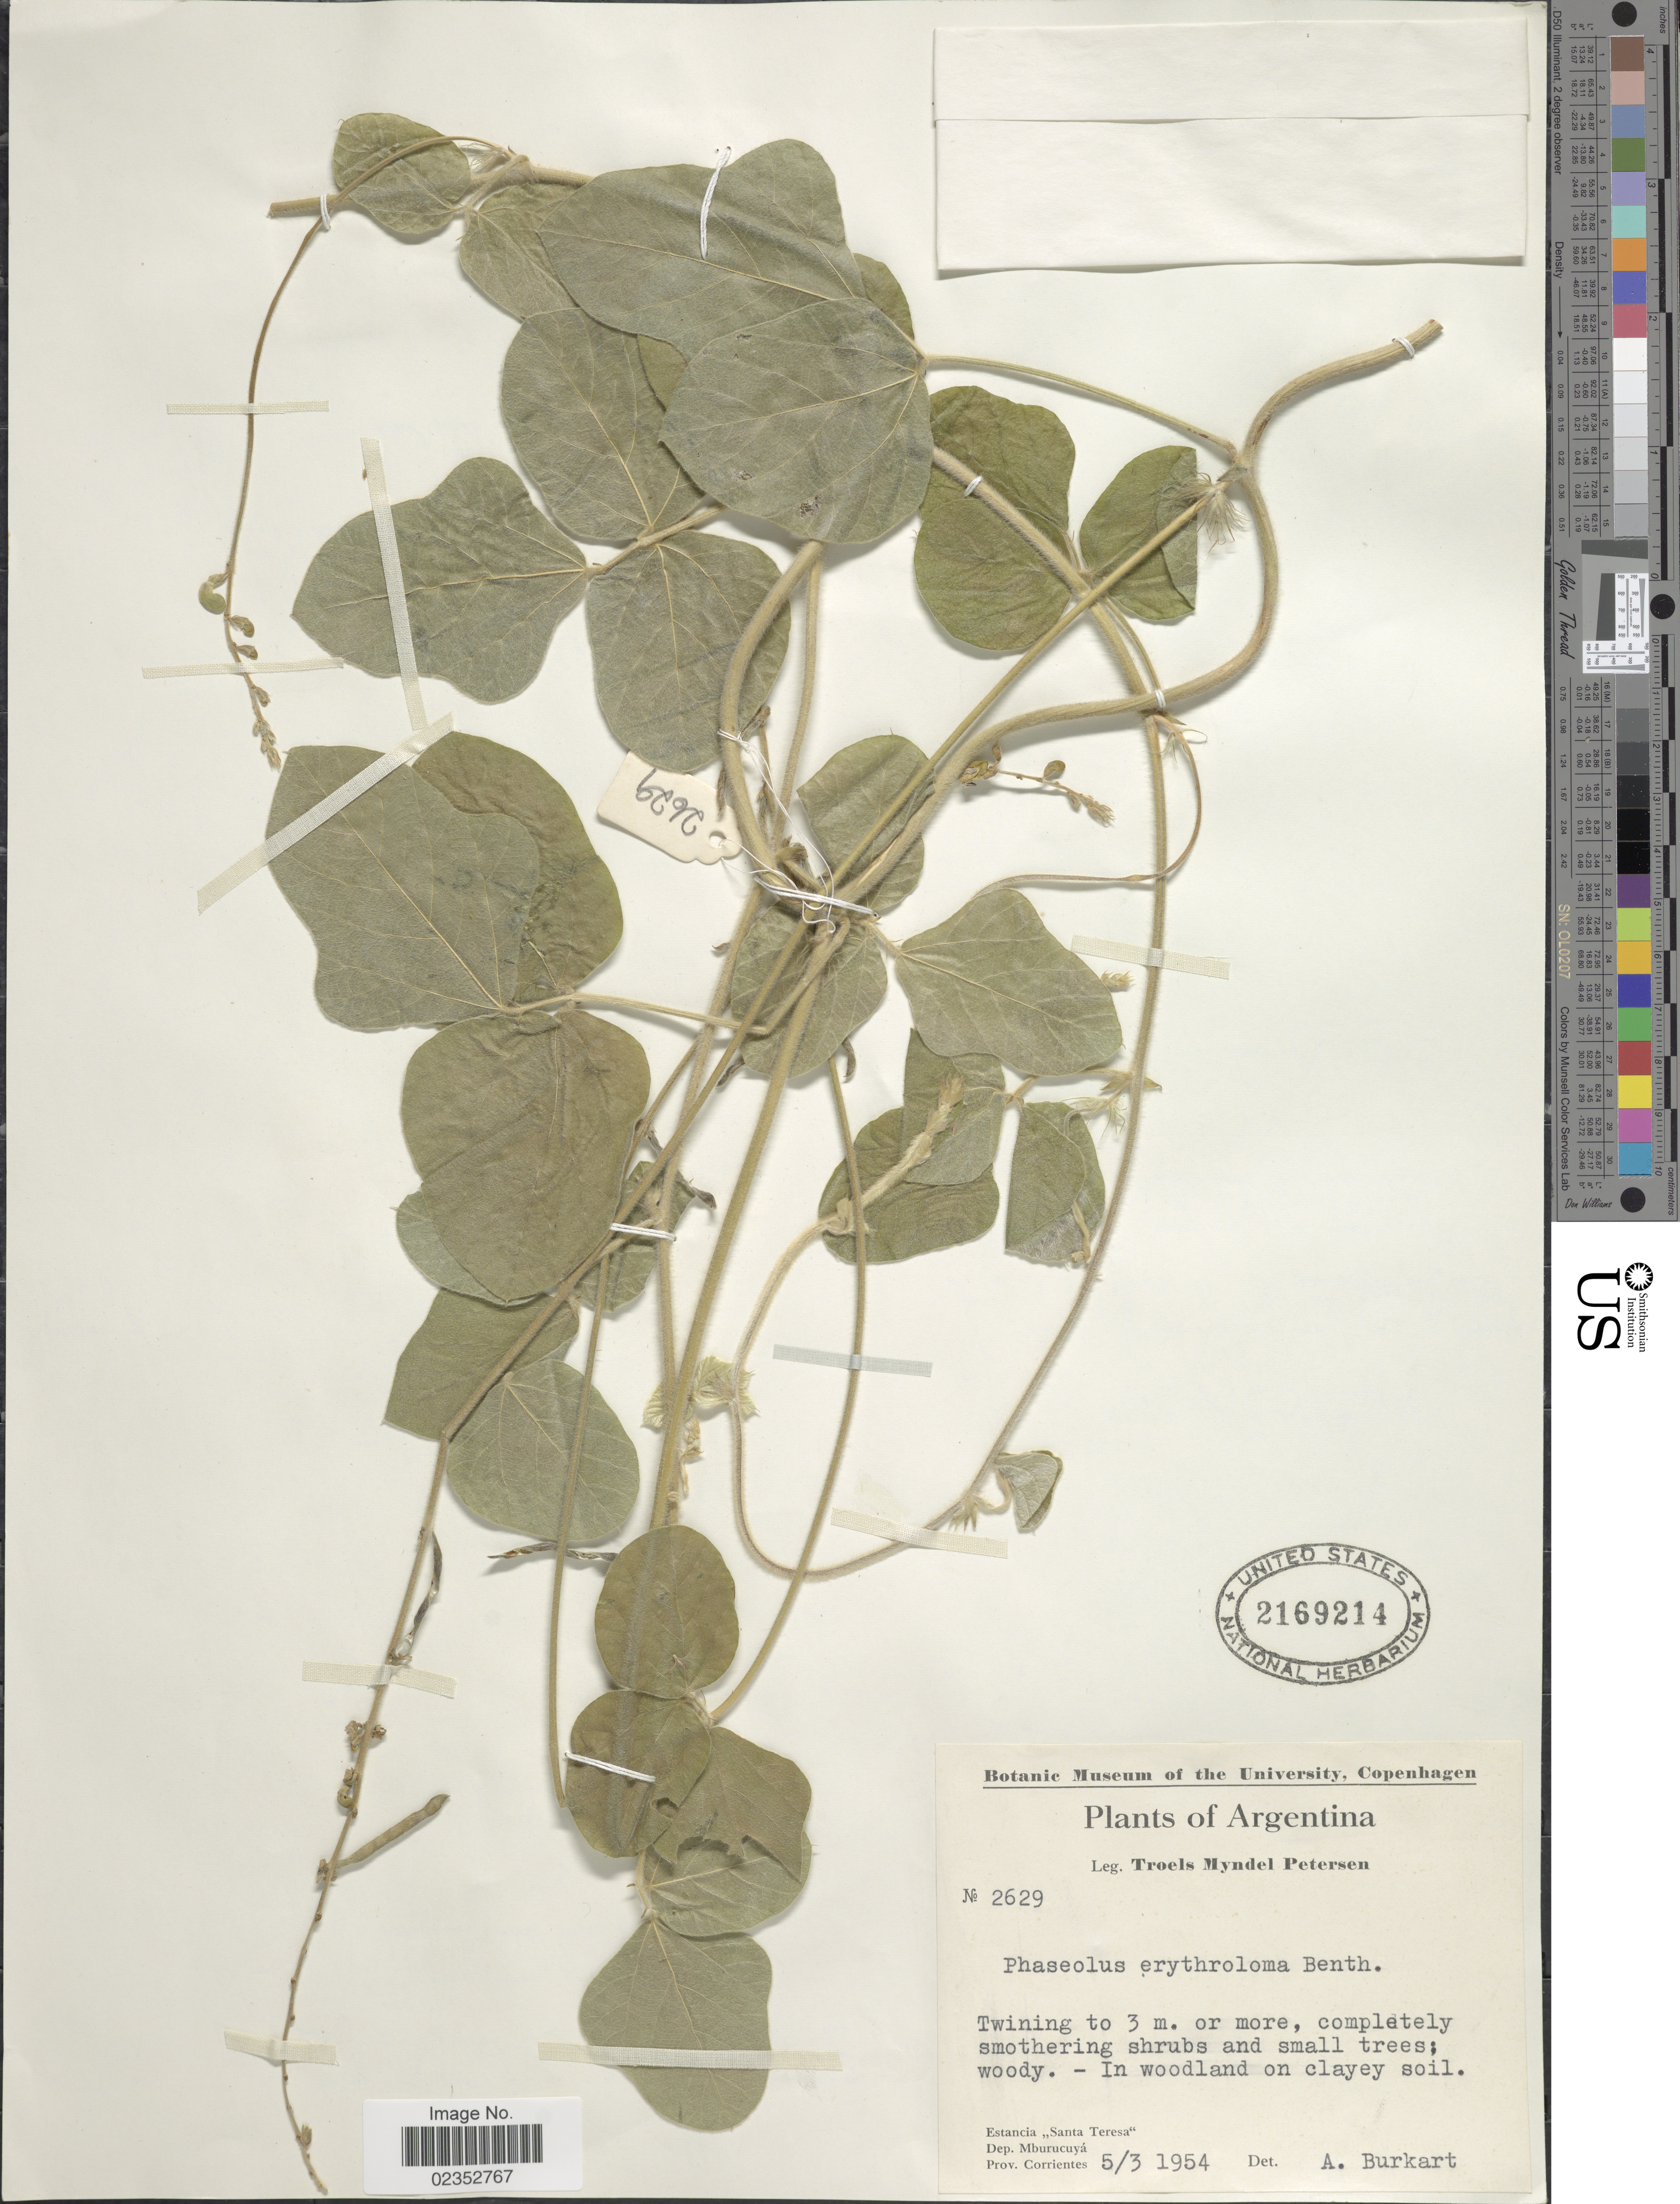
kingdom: Plantae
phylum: Tracheophyta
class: Magnoliopsida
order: Fabales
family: Fabaceae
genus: Macroptilium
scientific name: Macroptilium erythroloma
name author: (Mart. ex Benth.) Urb.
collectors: T. M. Petersen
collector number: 2629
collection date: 1954-03-05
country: Argentina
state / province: Corrientes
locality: In woodland on clayey soil, Estancia ,,Santa Teresa', Dep. Mburucuyá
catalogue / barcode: US 2169214